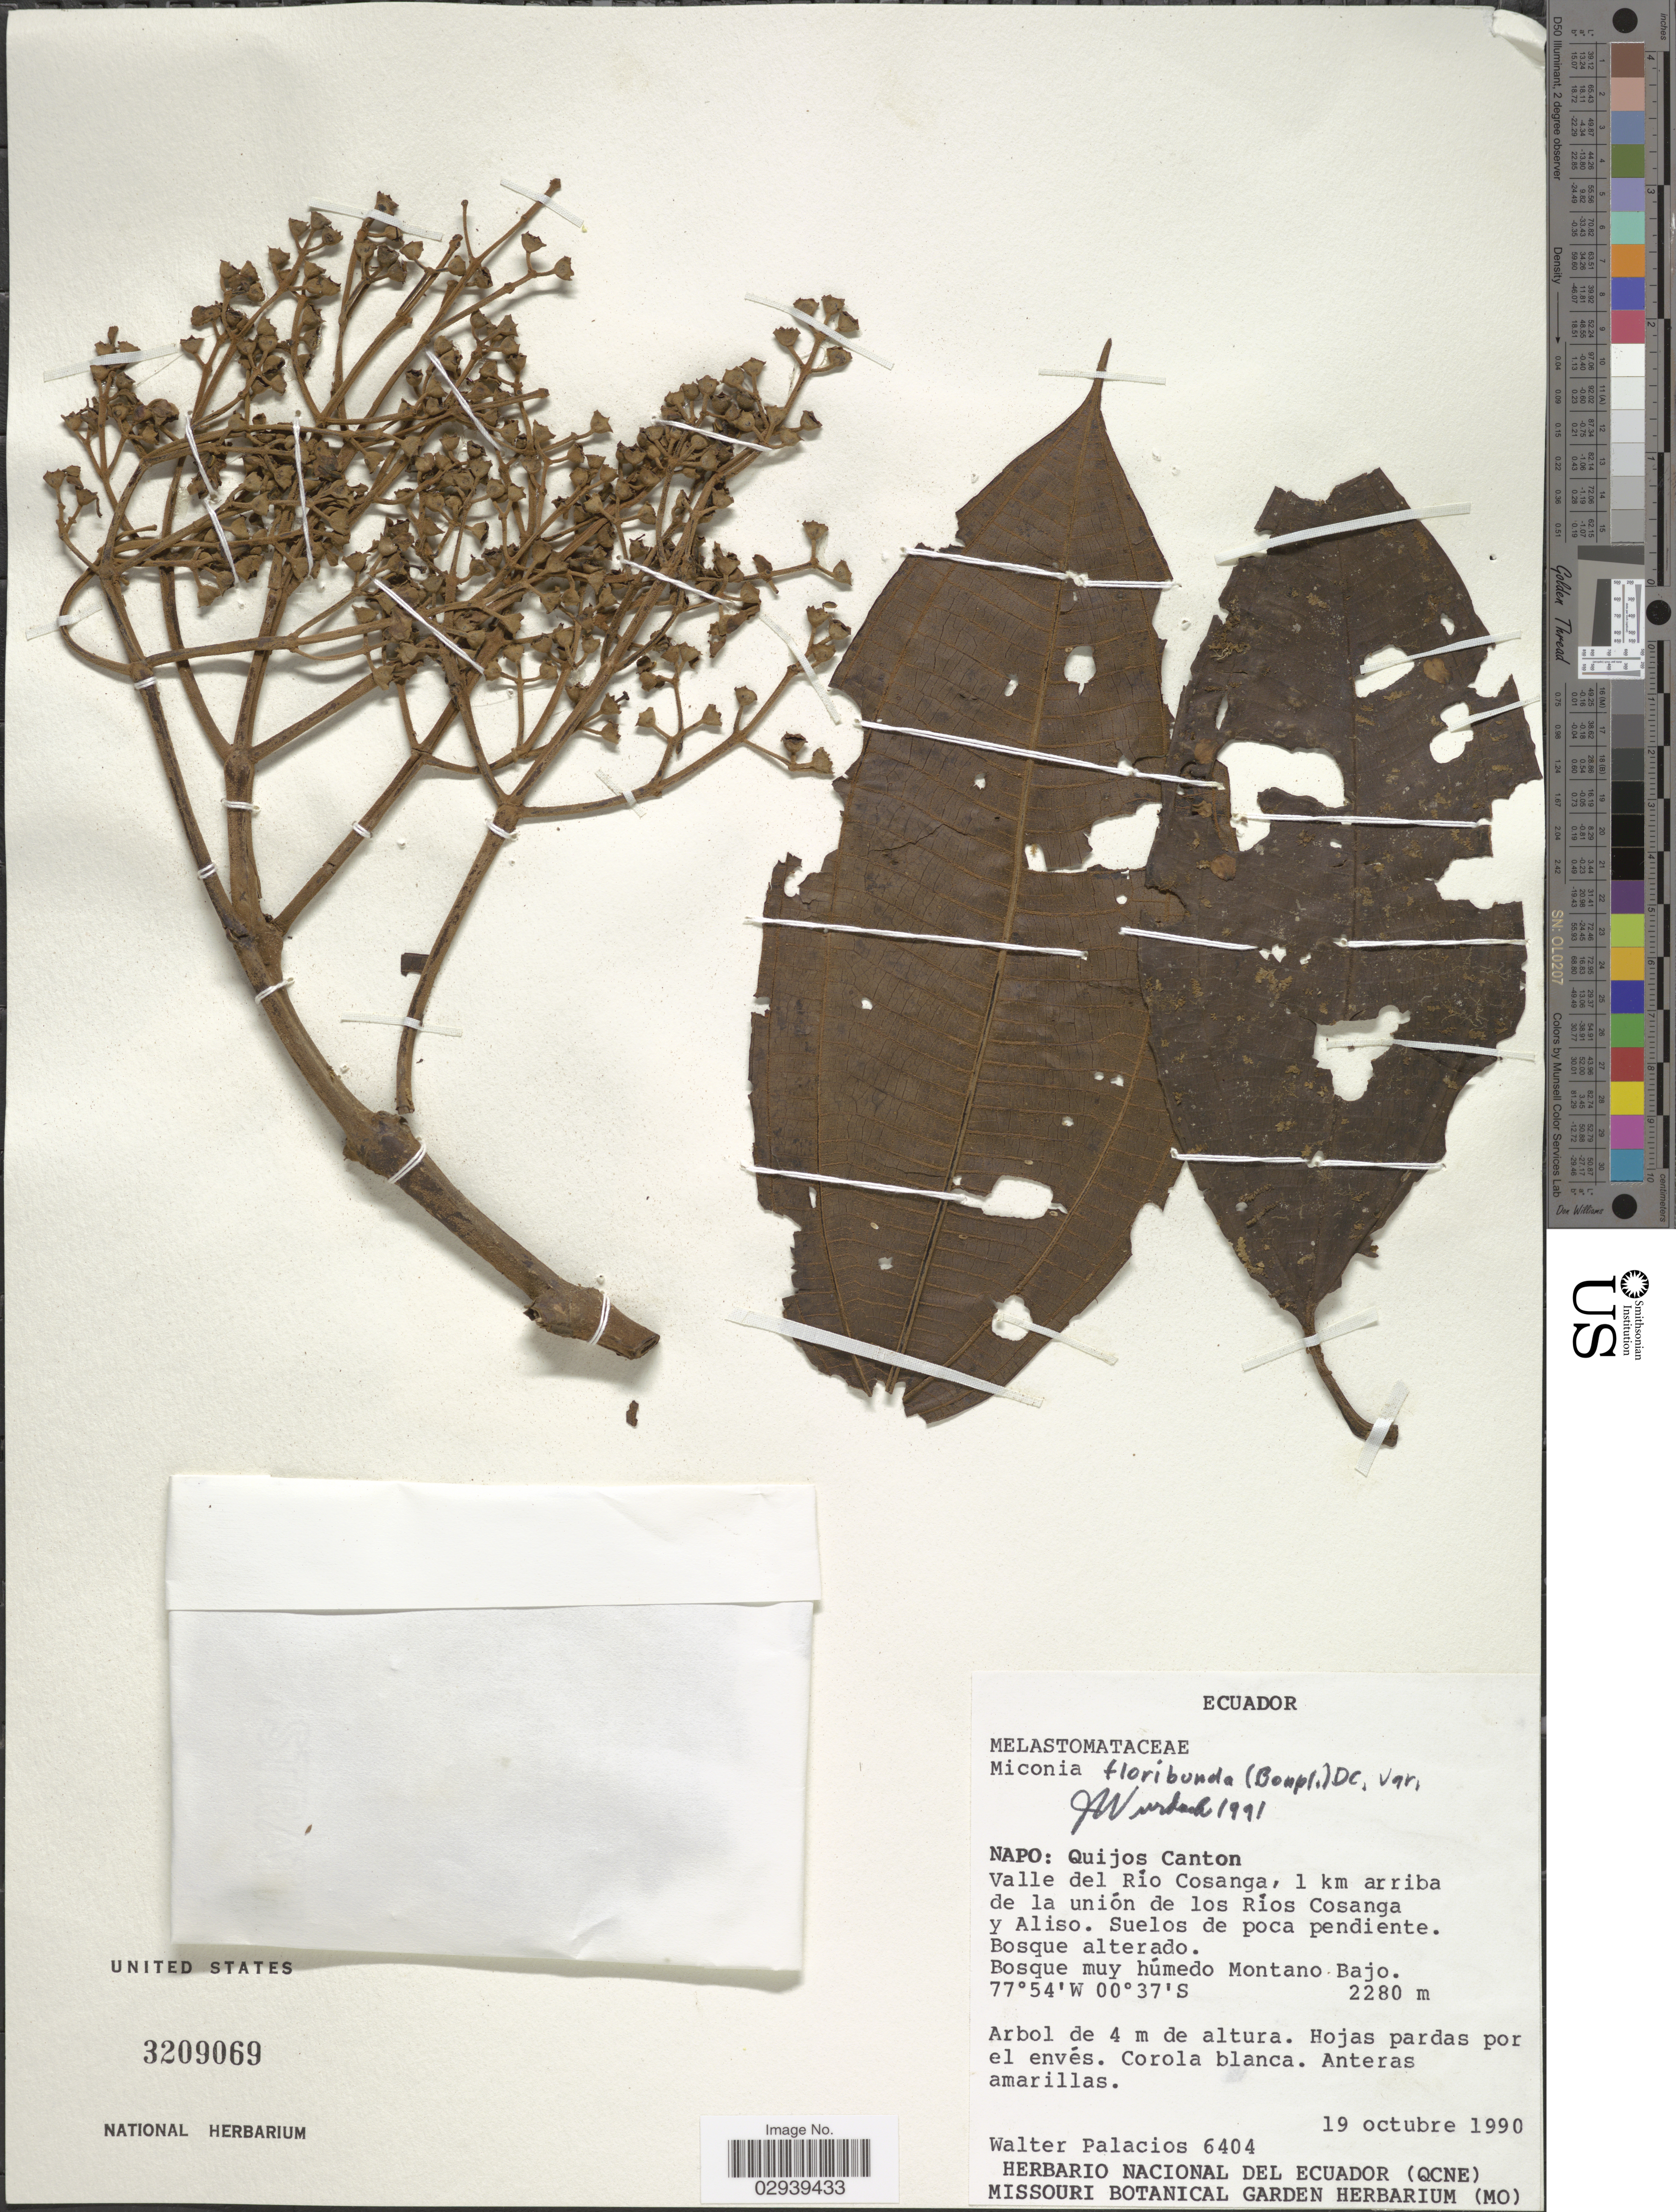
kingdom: Plantae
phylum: Tracheophyta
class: Magnoliopsida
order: Myrtales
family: Melastomataceae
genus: Miconia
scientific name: Miconia floribunda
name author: (Bonpl.) DC.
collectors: W. Palacios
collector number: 6404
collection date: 1990-10-19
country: Ecuador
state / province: Napo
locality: Quijos Canton, Valle del Rio Cosanga, 1 km arriba de la unión de los Rios Cosanga y Aliso.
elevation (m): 2280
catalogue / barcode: US 3209069